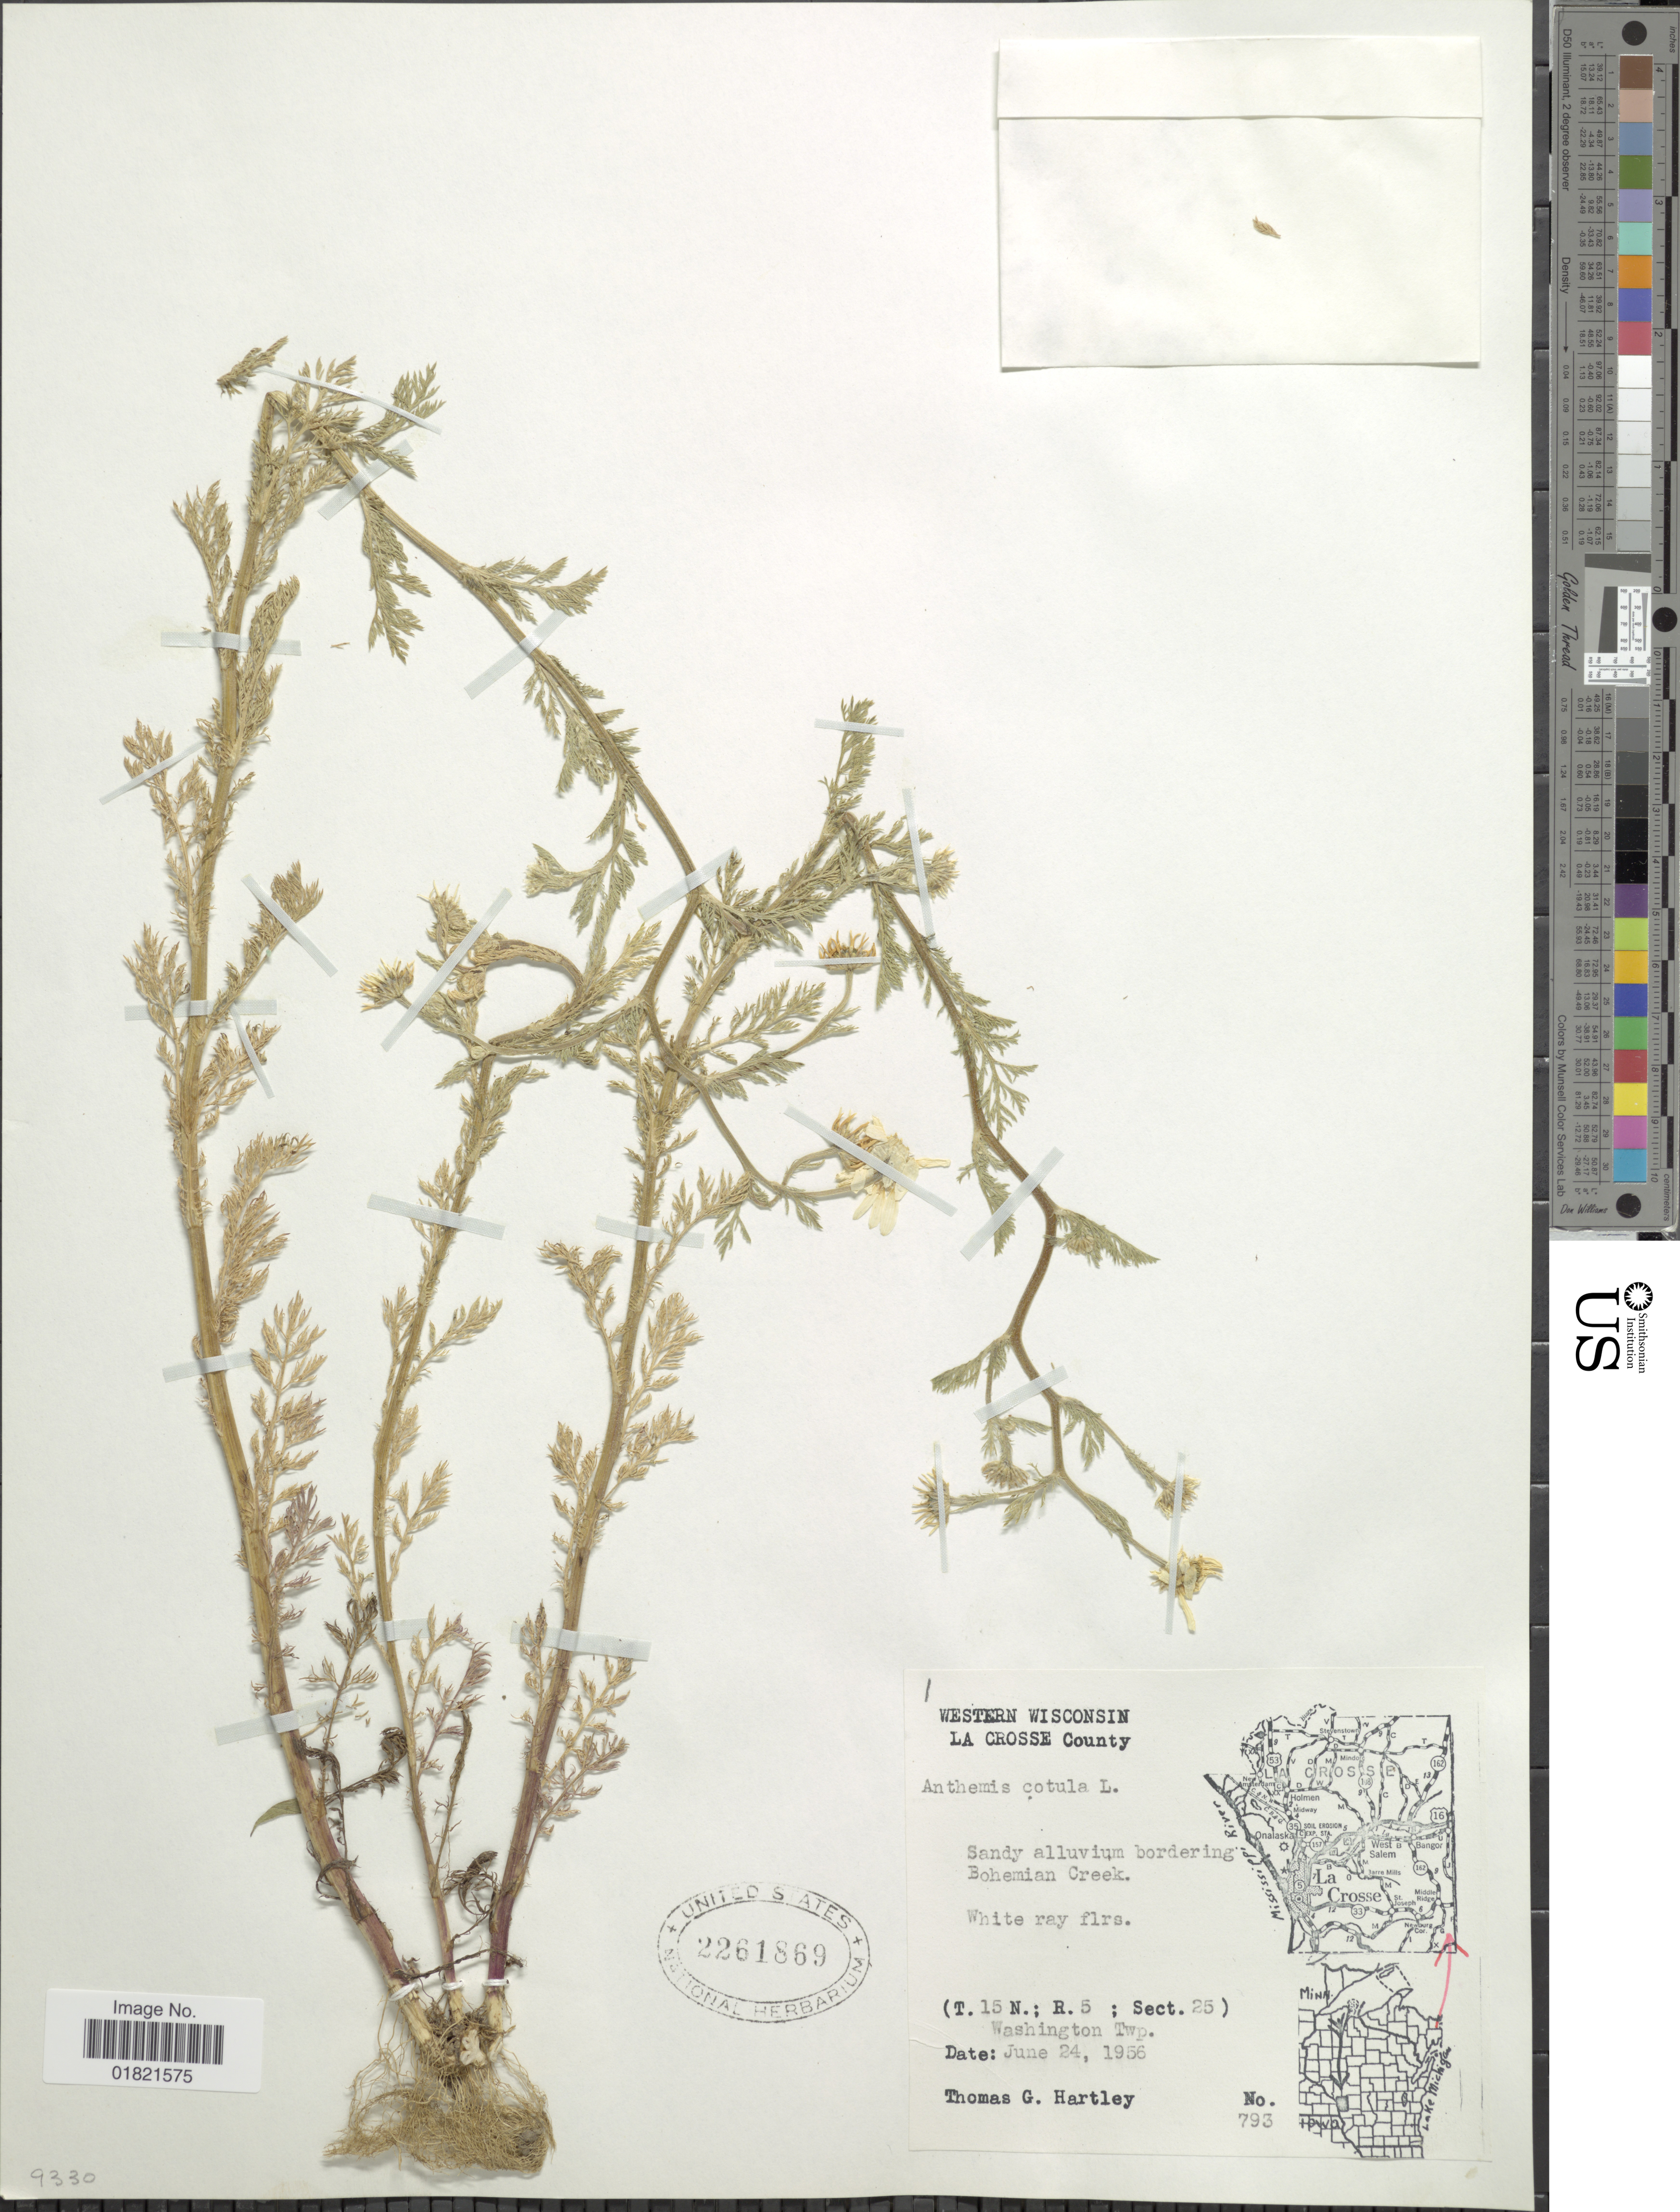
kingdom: Plantae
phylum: Tracheophyta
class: Magnoliopsida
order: Asterales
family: Asteraceae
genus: Anthemis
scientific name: Anthemis cotula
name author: L.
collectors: T. G. Hartley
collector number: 793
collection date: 1956-06-24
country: United States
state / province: Wisconsin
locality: Western Wisconsin, La Crosse County, bordering Bohemian Creek, (T15N; R5; Sect. 25) Washington Twp.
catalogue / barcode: US 2261869